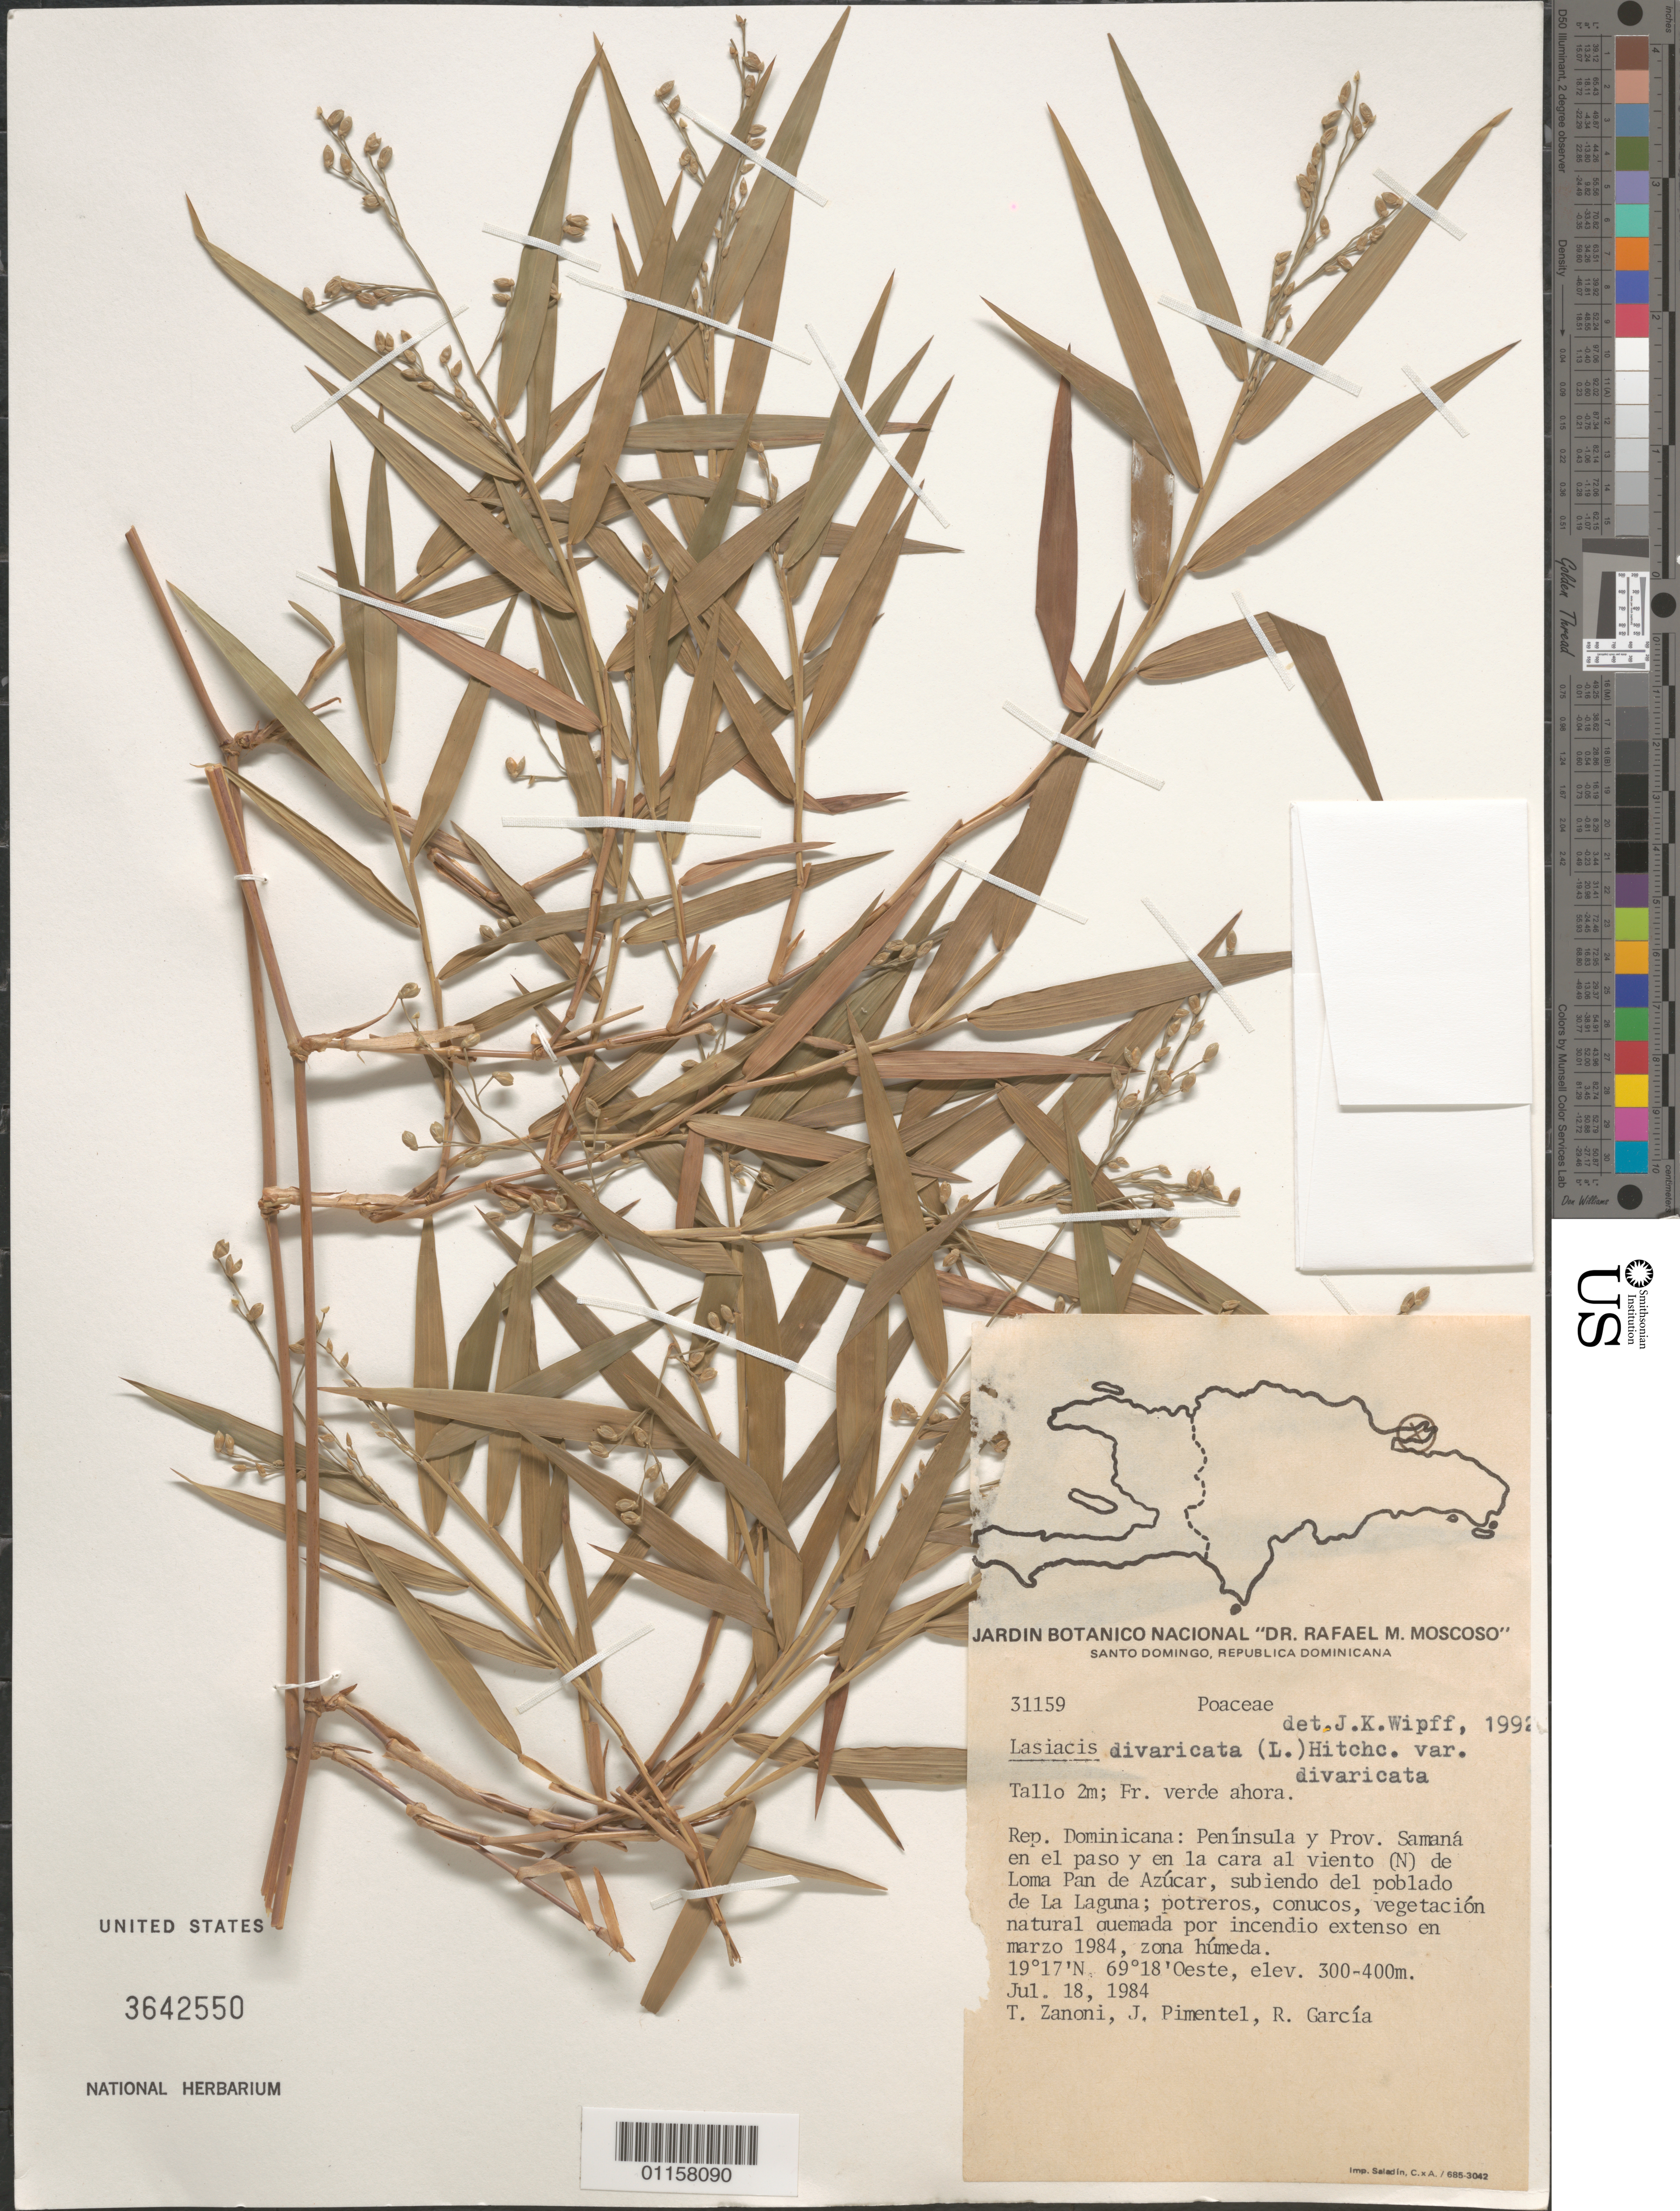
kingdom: Plantae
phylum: Tracheophyta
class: Liliopsida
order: Poales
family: Poaceae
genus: Lasiacis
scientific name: Lasiacis divaricata var. divaricata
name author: (L.) Hitchc.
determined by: Wipff, J. K.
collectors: T. A. Zanoni, J. Pimentel & R. García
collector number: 31159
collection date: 1984-07-18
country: Dominican Republic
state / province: Samaná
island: Hispaniola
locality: Península y Prov. Samaná; en el paso y en la cara al viento (N) de Loma Pan de Azúcar, subiendo del poblado de La Laguna.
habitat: Potreros, conucos, vegetación matural quemada por incendio extenso en marzo 1984, zona húmeda.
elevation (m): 300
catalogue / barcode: US 3642550